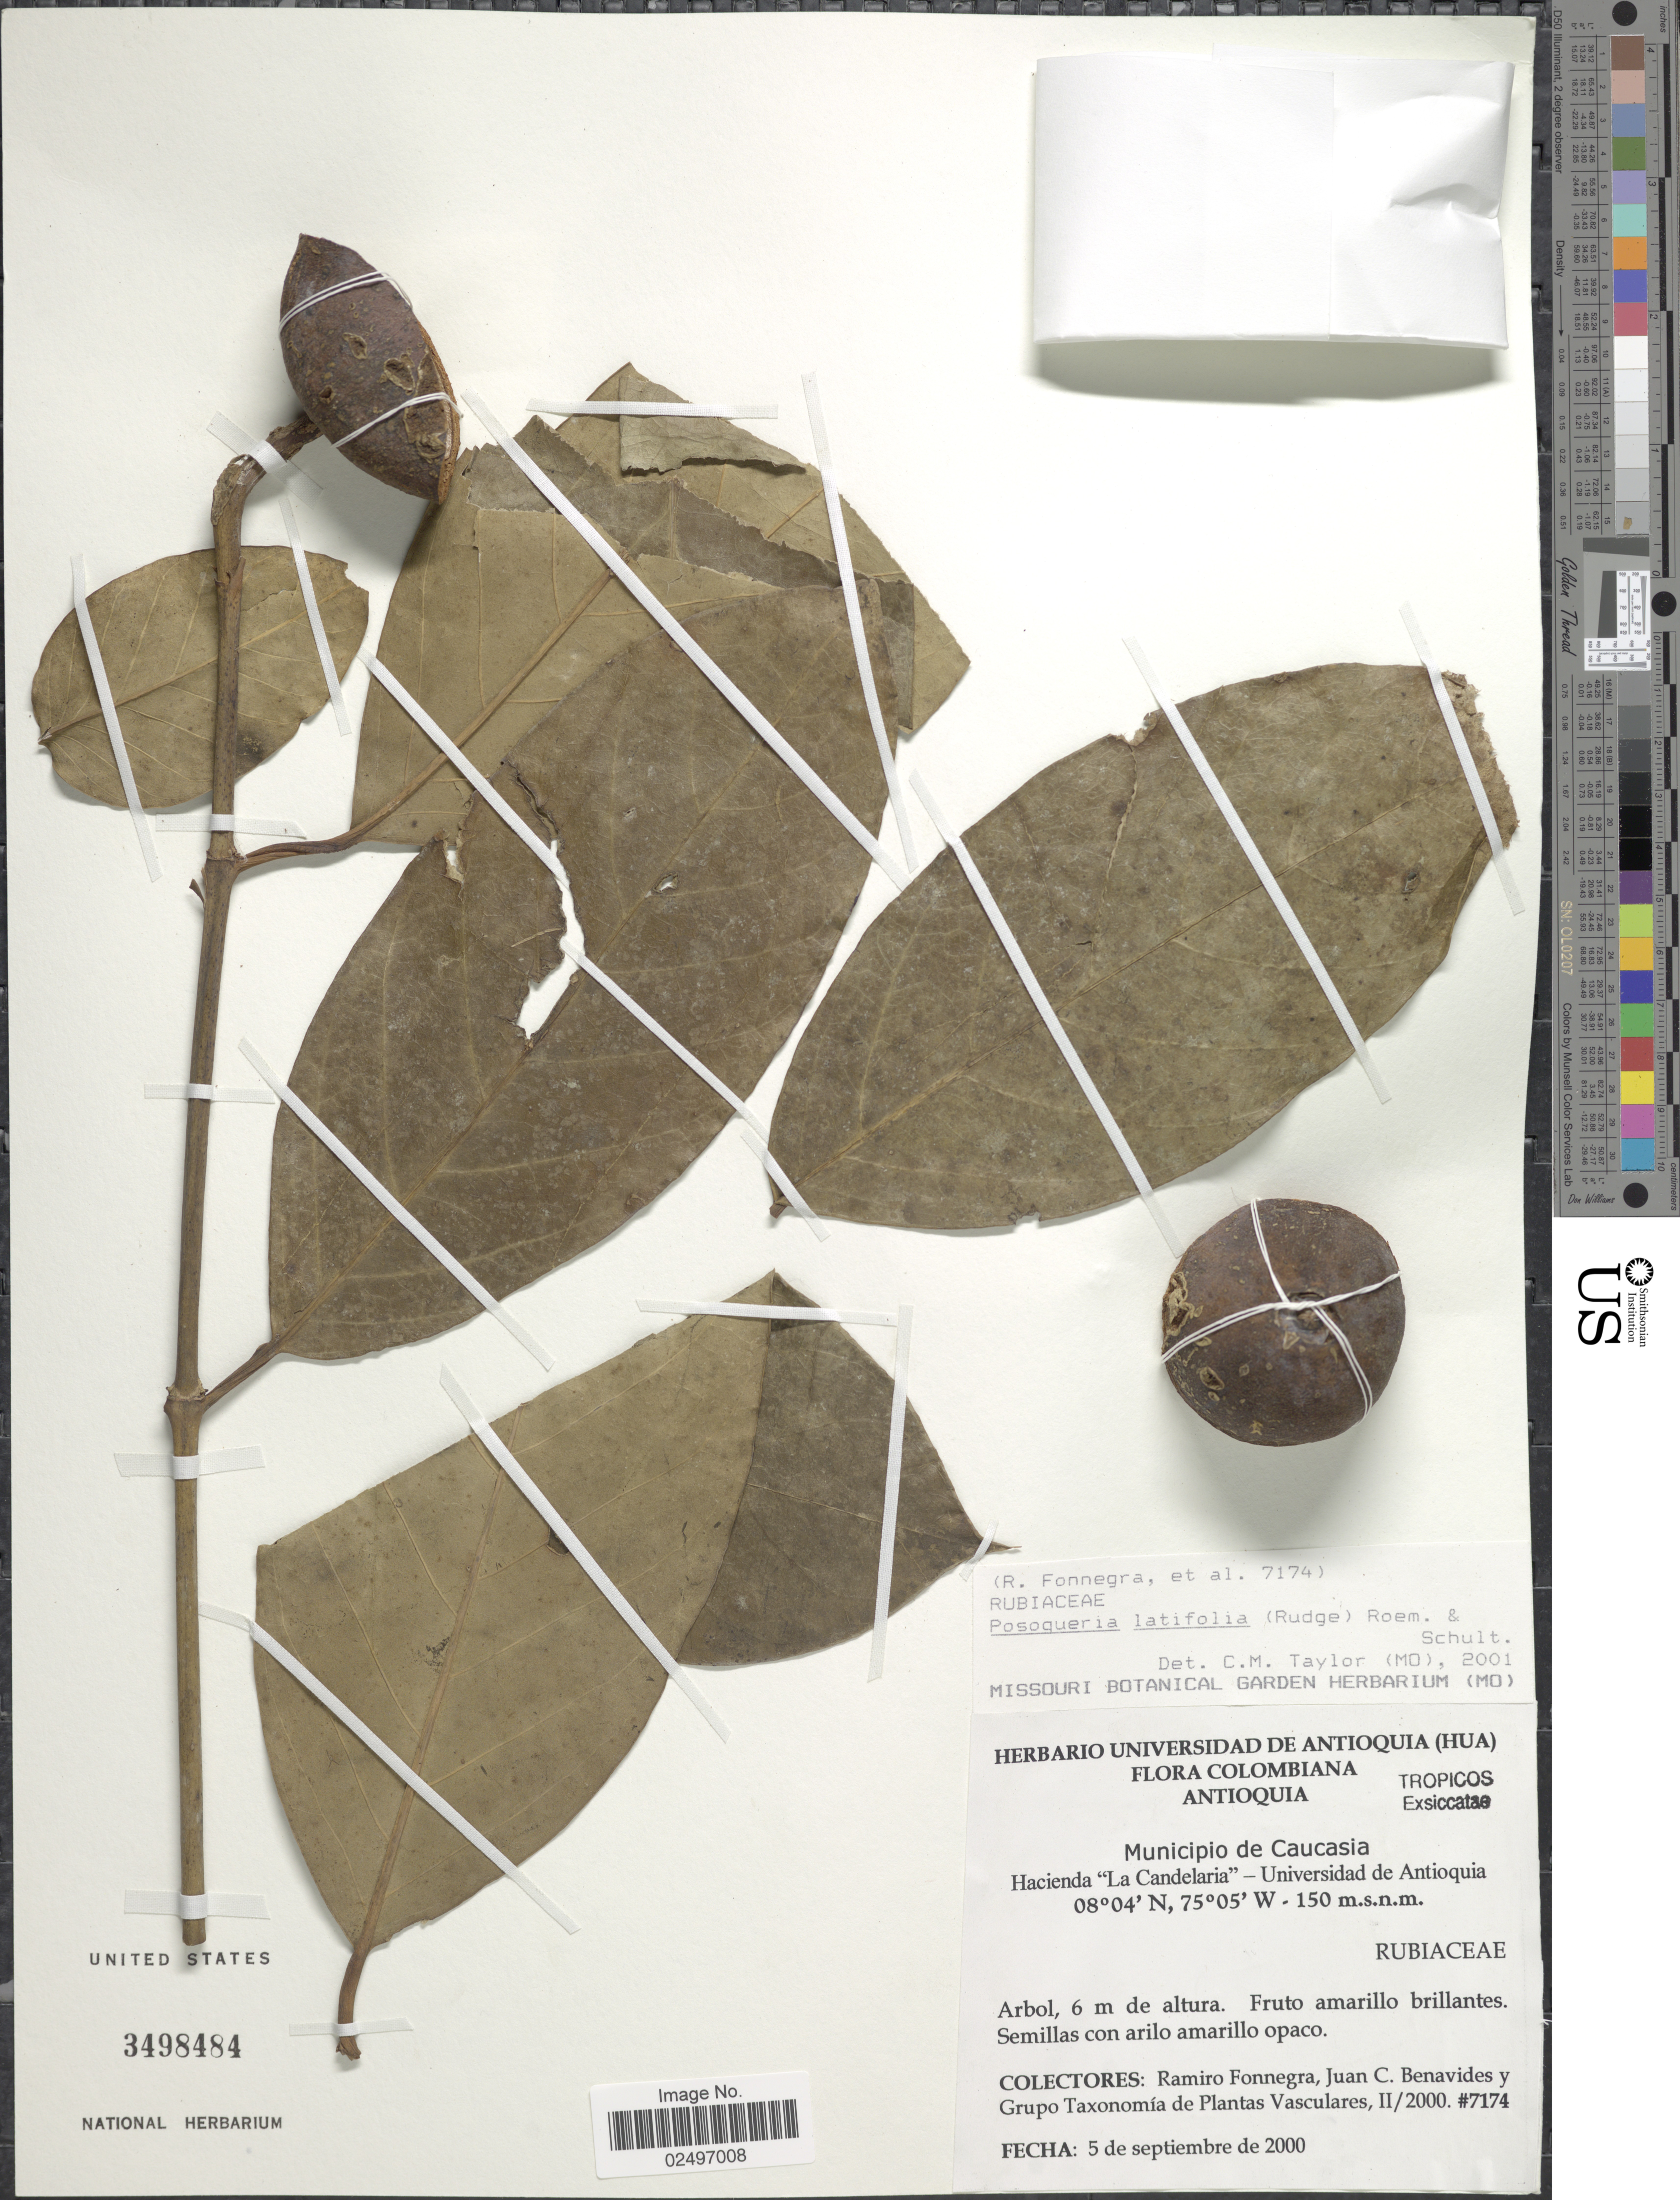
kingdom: Plantae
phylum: Tracheophyta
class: Magnoliopsida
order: Gentianales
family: Rubiaceae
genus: Posoqueria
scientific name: Posoqueria latifolia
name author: (Rudge) Roem. & Schult.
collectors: R. Fonnegra, J. Benavides & Grupo Tax. Plan. Vasc. II/2000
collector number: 7174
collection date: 2000-09-05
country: Colombia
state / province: Antioquia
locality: Municipio de Caucasia, Hacienda 'La Candelaria' Universidad de Antioquia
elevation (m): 150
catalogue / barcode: US 3498484